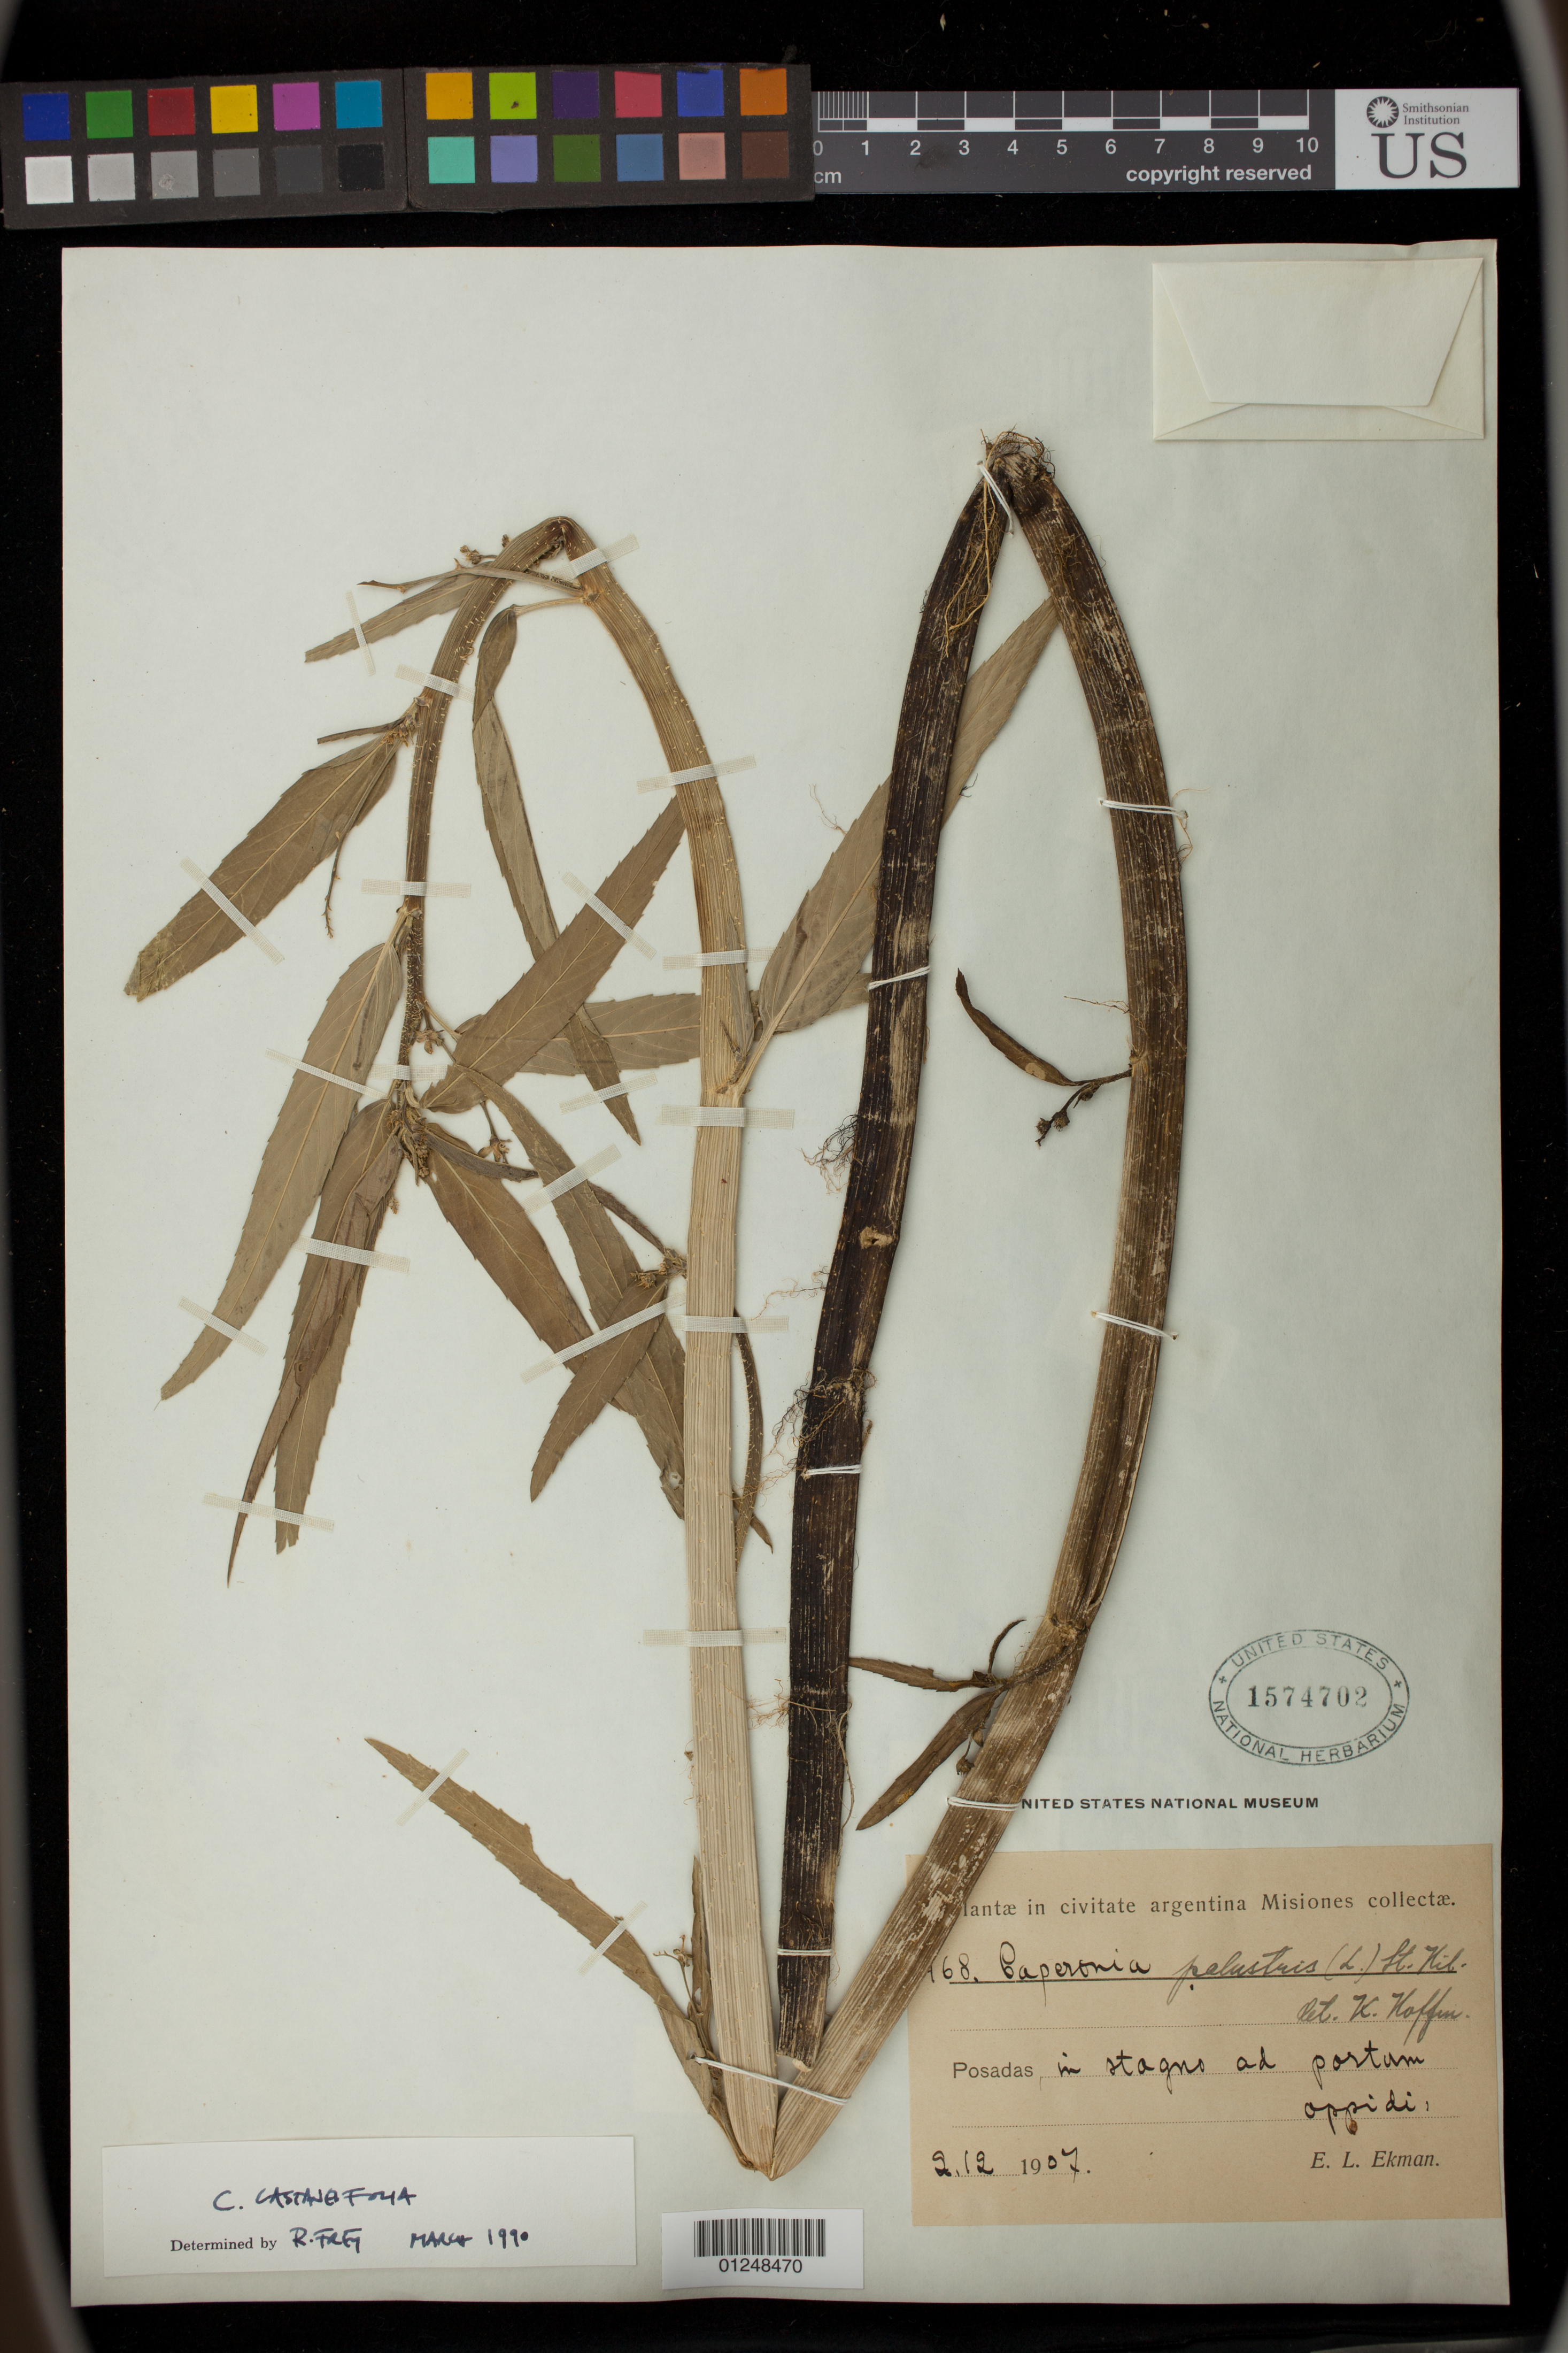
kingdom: Plantae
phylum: Tracheophyta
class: Magnoliopsida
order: Malpighiales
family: Euphorbiaceae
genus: Caperonia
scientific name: Caperonia castaneifolia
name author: (L.) A. St.-Hil.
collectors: E. L. Ekman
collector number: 468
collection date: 1907-12-02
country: Argentina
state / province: Misiones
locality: Posadas, in stagno ad portum oppidi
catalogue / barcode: US 1574702